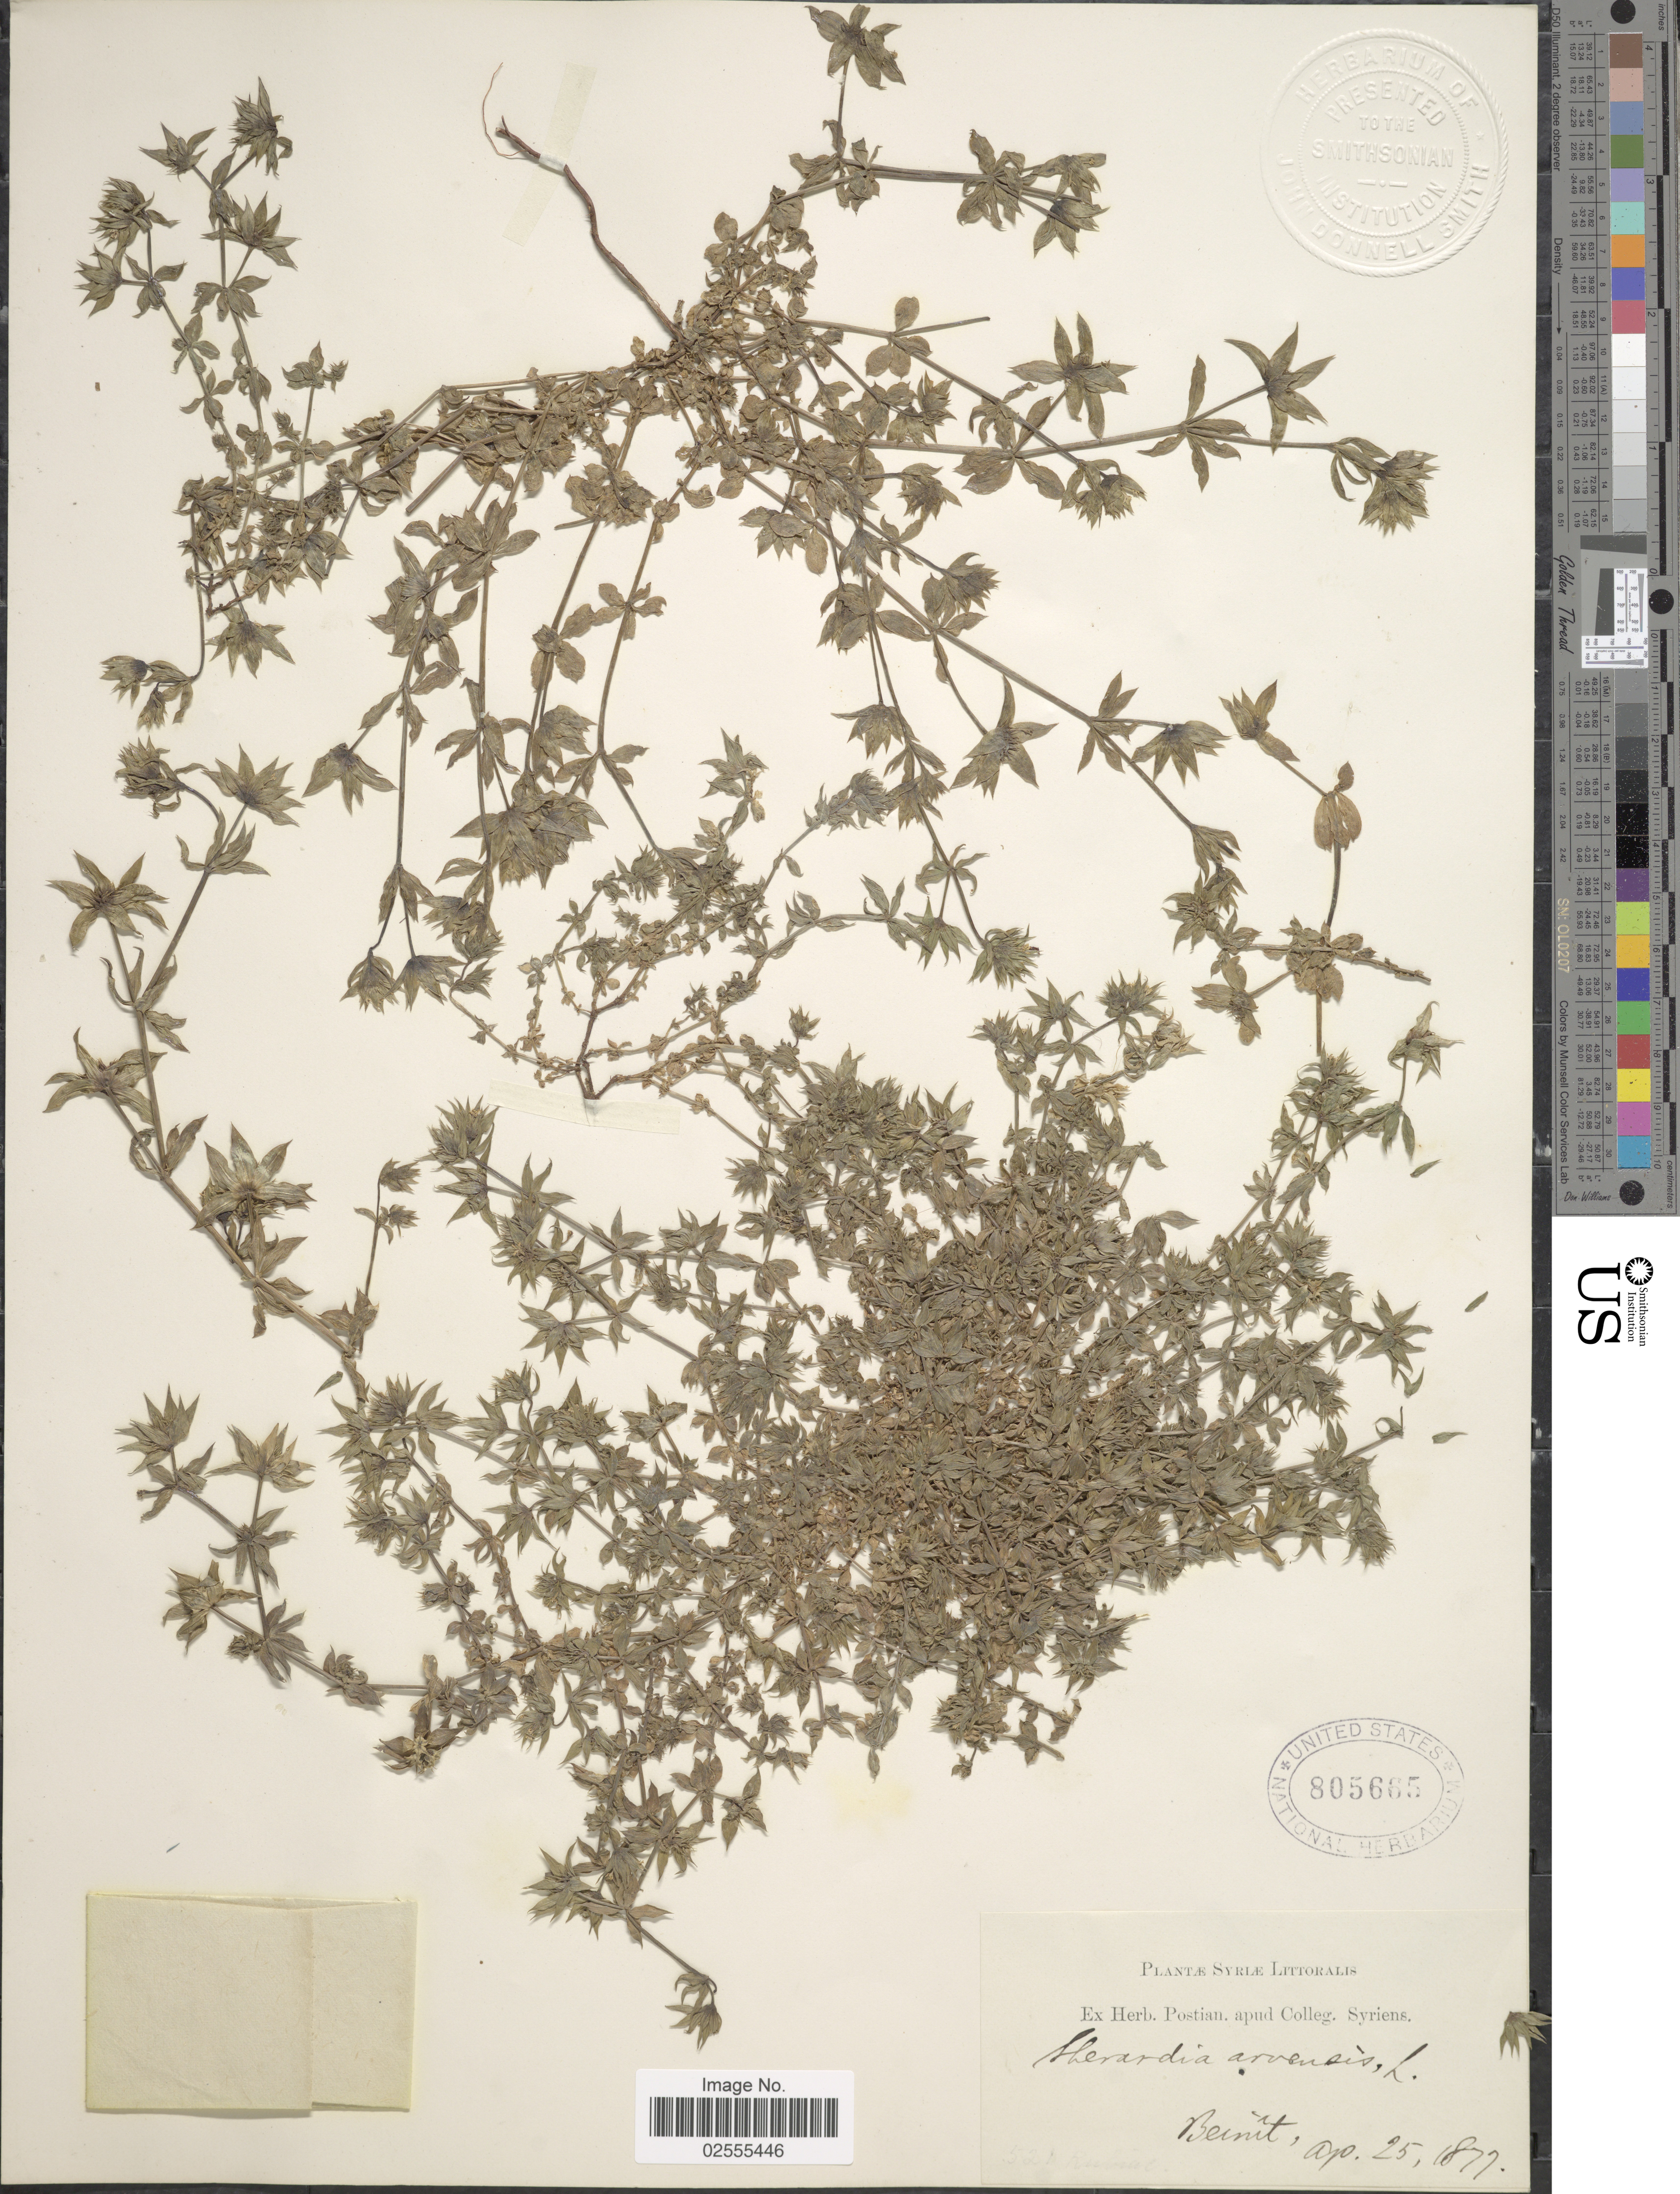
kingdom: Plantae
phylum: Tracheophyta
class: Magnoliopsida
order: Gentianales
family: Rubiaceae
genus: Sherardia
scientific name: Sherardia arvensis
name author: L.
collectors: ex herb. Postian. apud Colleg. Syriens. Protest. USE "Fannie P. A. Shepard" (10308853) AS PRIMARY COLLECTOR INSTEAD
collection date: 1877-04-25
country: Syria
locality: Syriae, Bernit [interpreted]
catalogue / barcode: US 805665